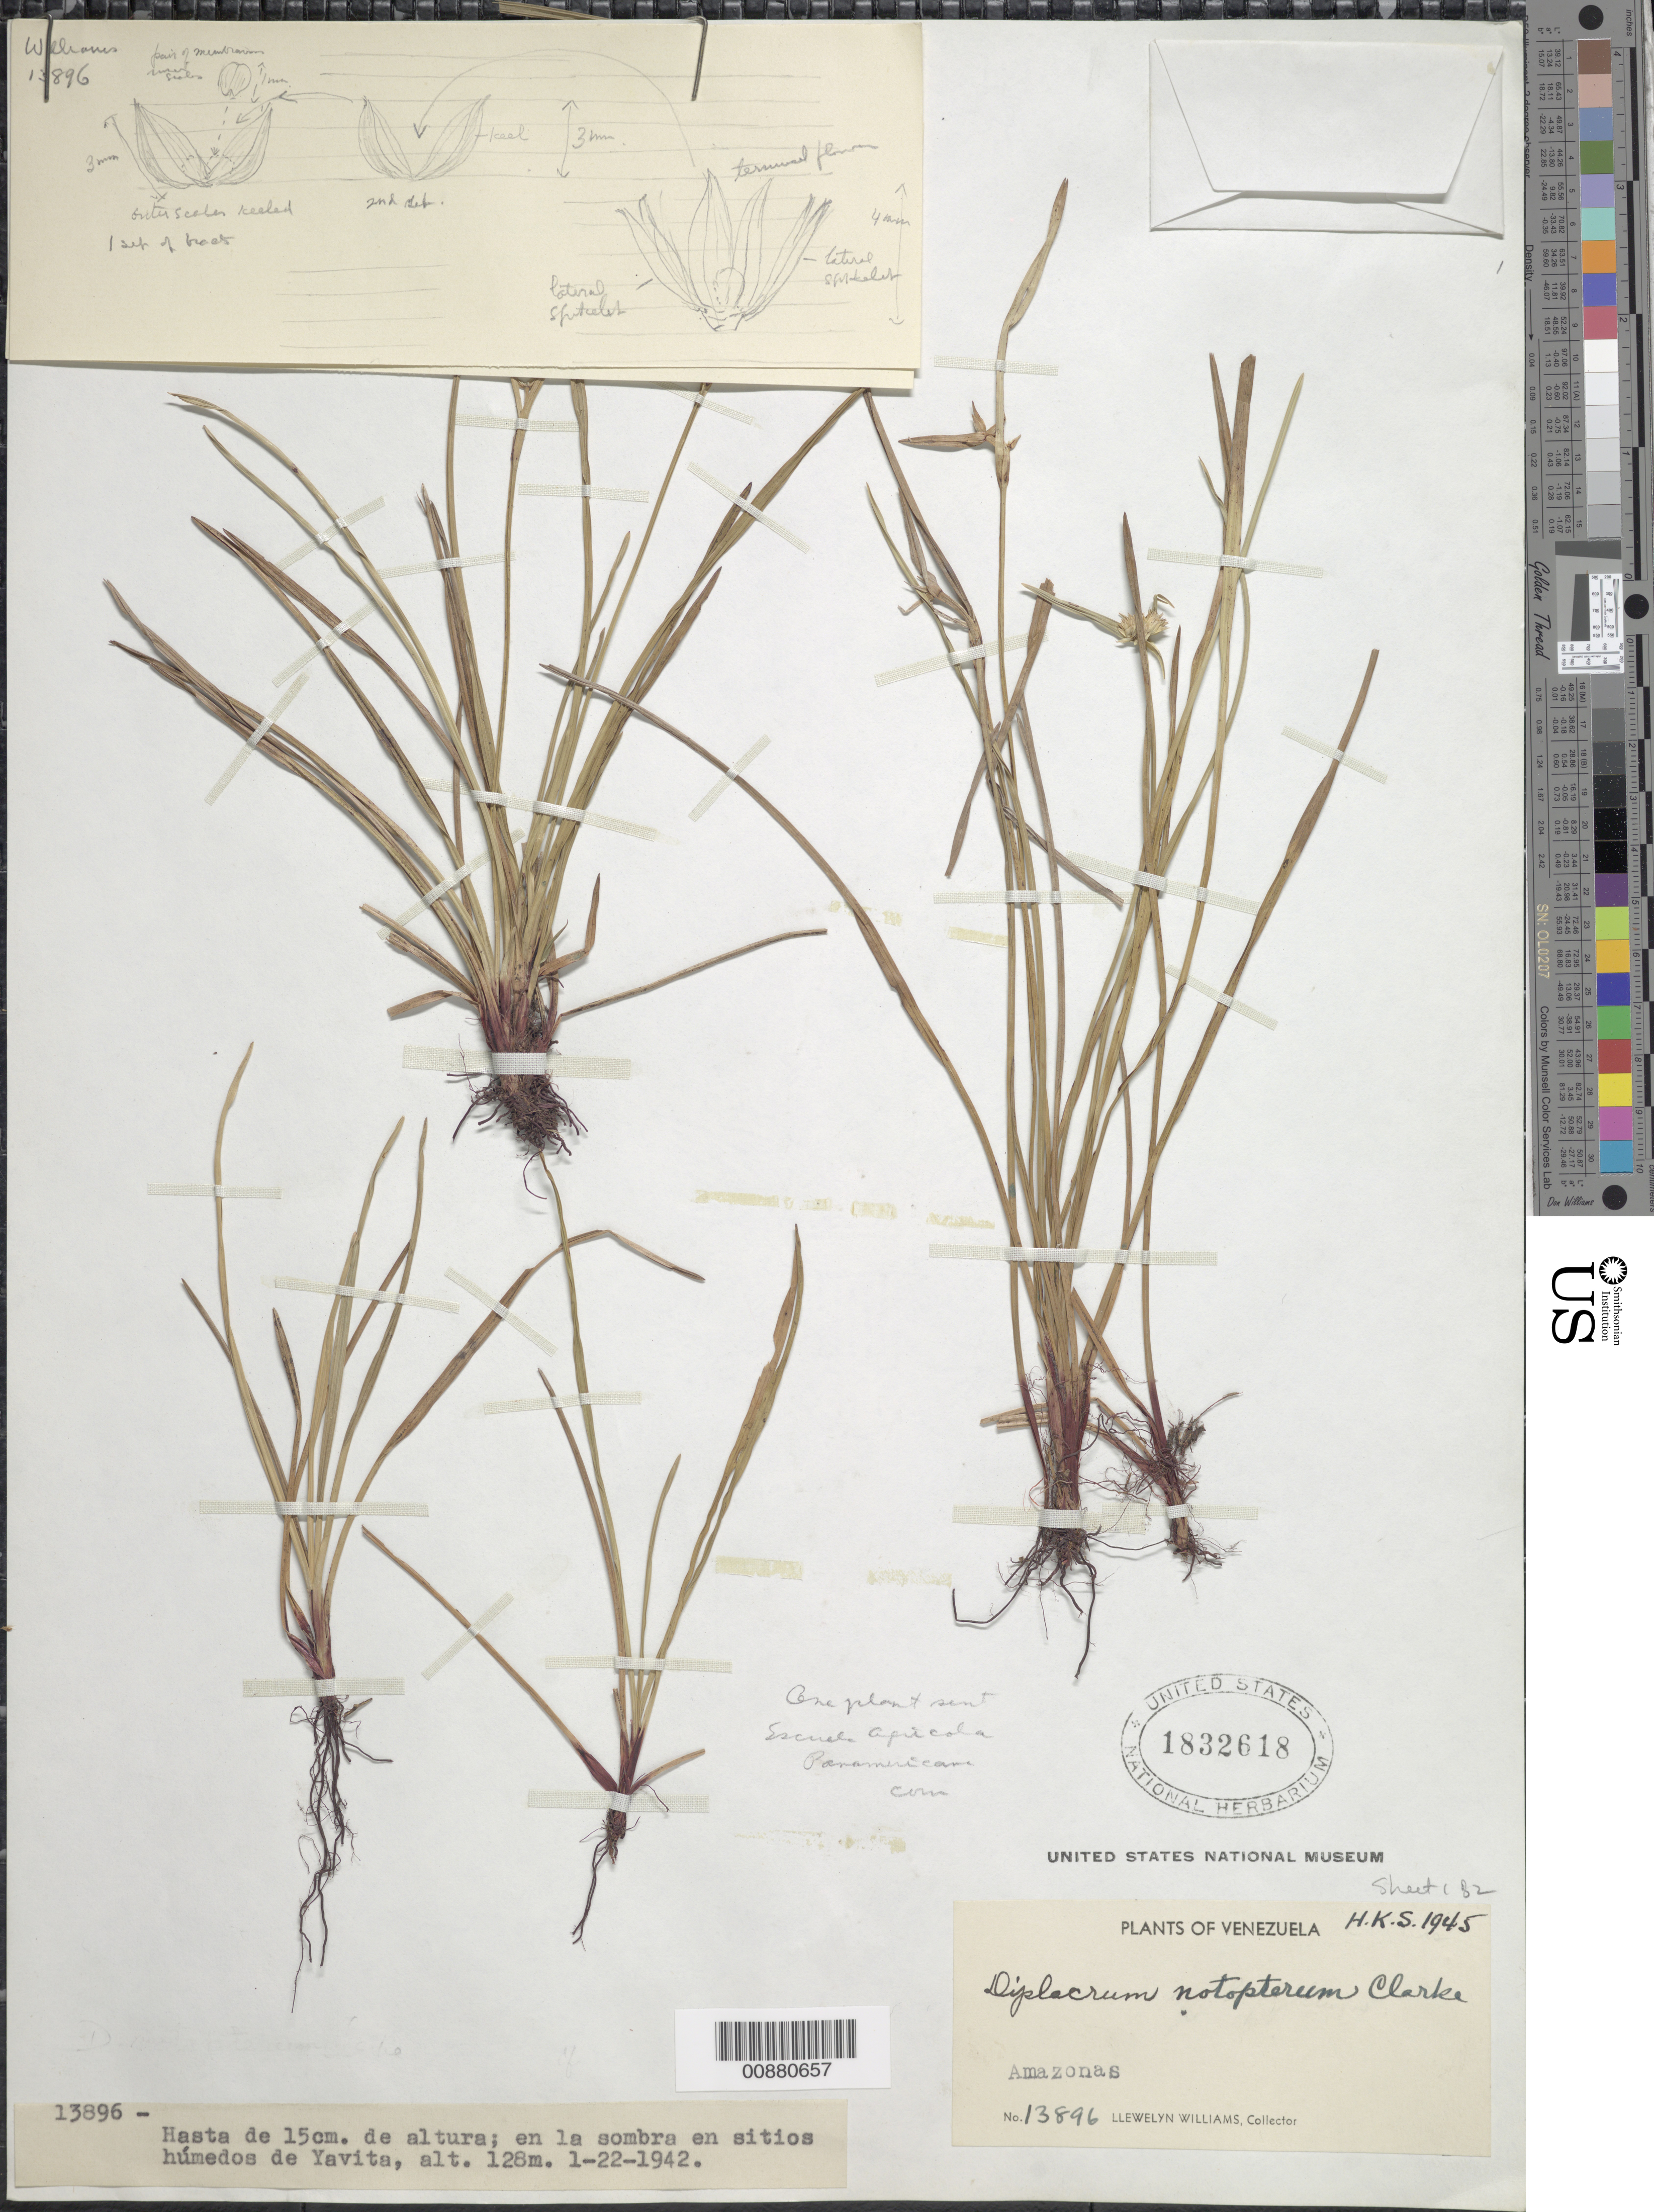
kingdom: Plantae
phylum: Tracheophyta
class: Liliopsida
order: Poales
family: Cyperaceae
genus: Diplacrum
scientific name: Diplacrum capitatum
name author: (Willd.) Boeckeler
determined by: Strong, Mark T., (BOT), Smithsonian Institution - National Museum of Natural History (UNITED STATES)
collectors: Ll. Williams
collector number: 13896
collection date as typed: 22-Jan-42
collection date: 1942-01-22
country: Venezuela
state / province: Amazonas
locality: Yavita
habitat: Sombra en sitios humedos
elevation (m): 128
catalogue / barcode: US 1832618